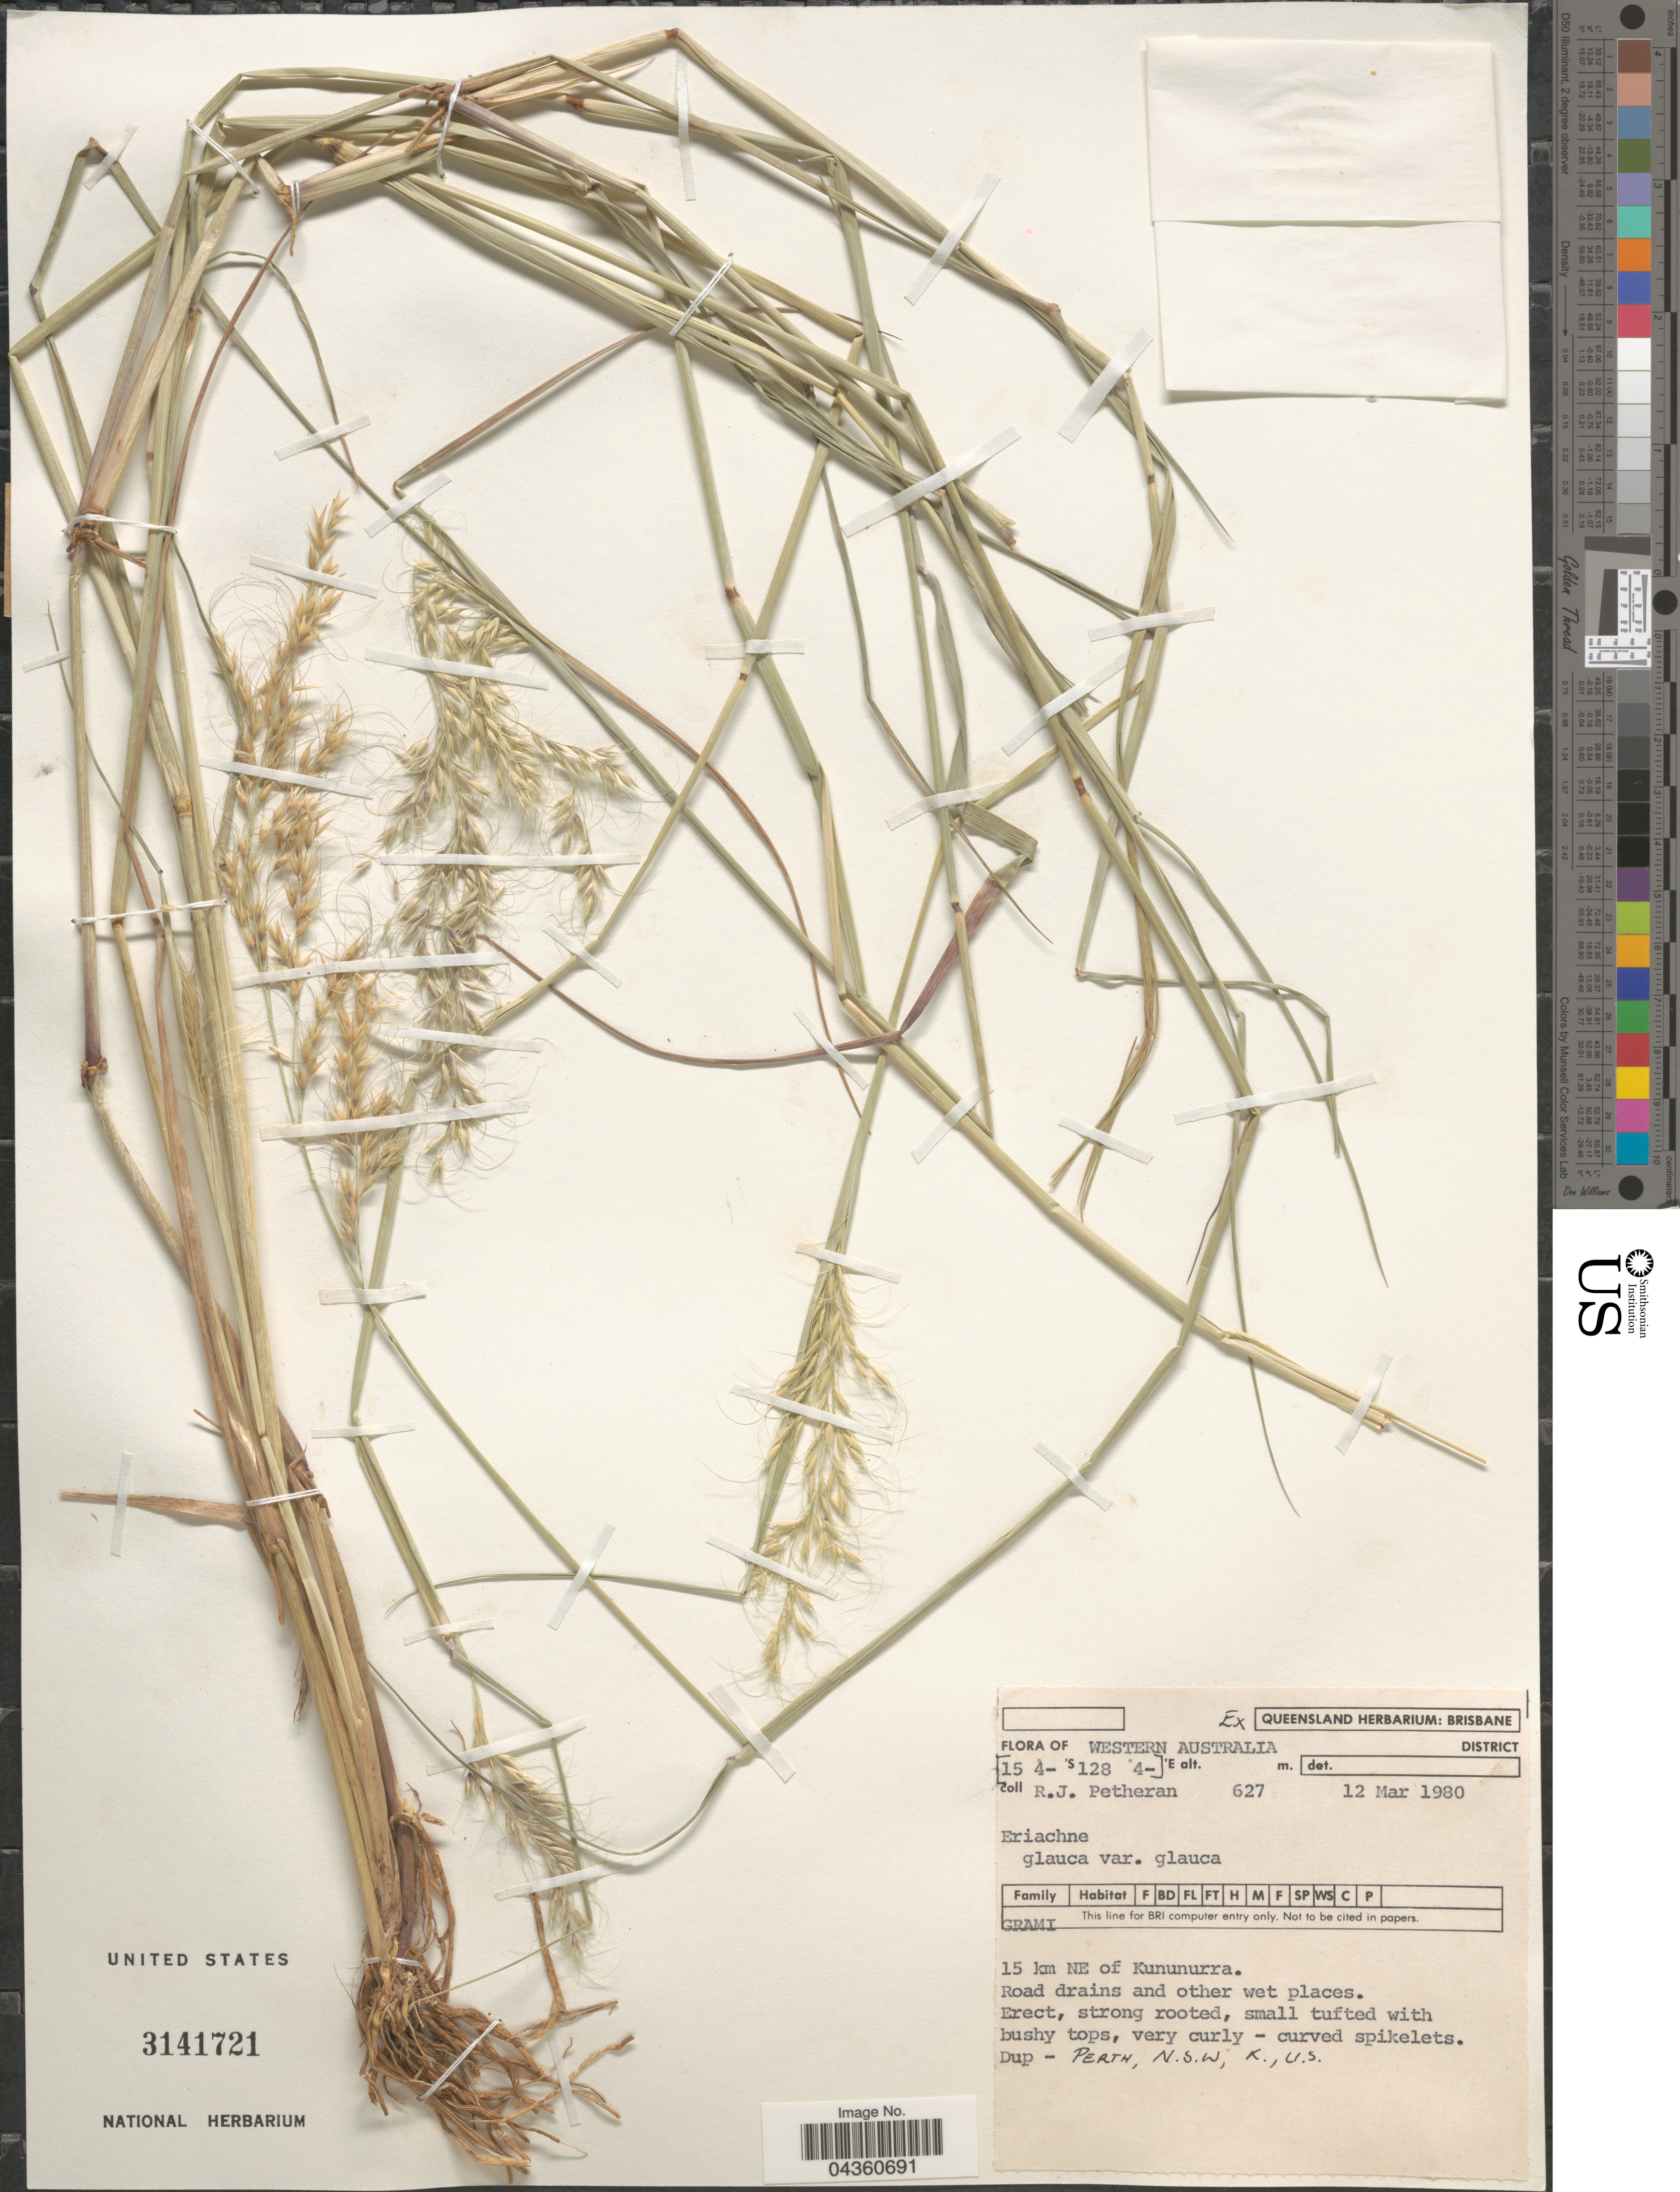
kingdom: Plantae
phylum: Tracheophyta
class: Liliopsida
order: Poales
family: Poaceae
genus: Eriachne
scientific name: Eriachne glauca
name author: R. Br.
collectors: R. Petheran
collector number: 627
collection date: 1980-03-12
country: Australia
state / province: Western Australia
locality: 15 km NE of Kununurra. Road drains and other wet places.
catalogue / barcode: US 3141721